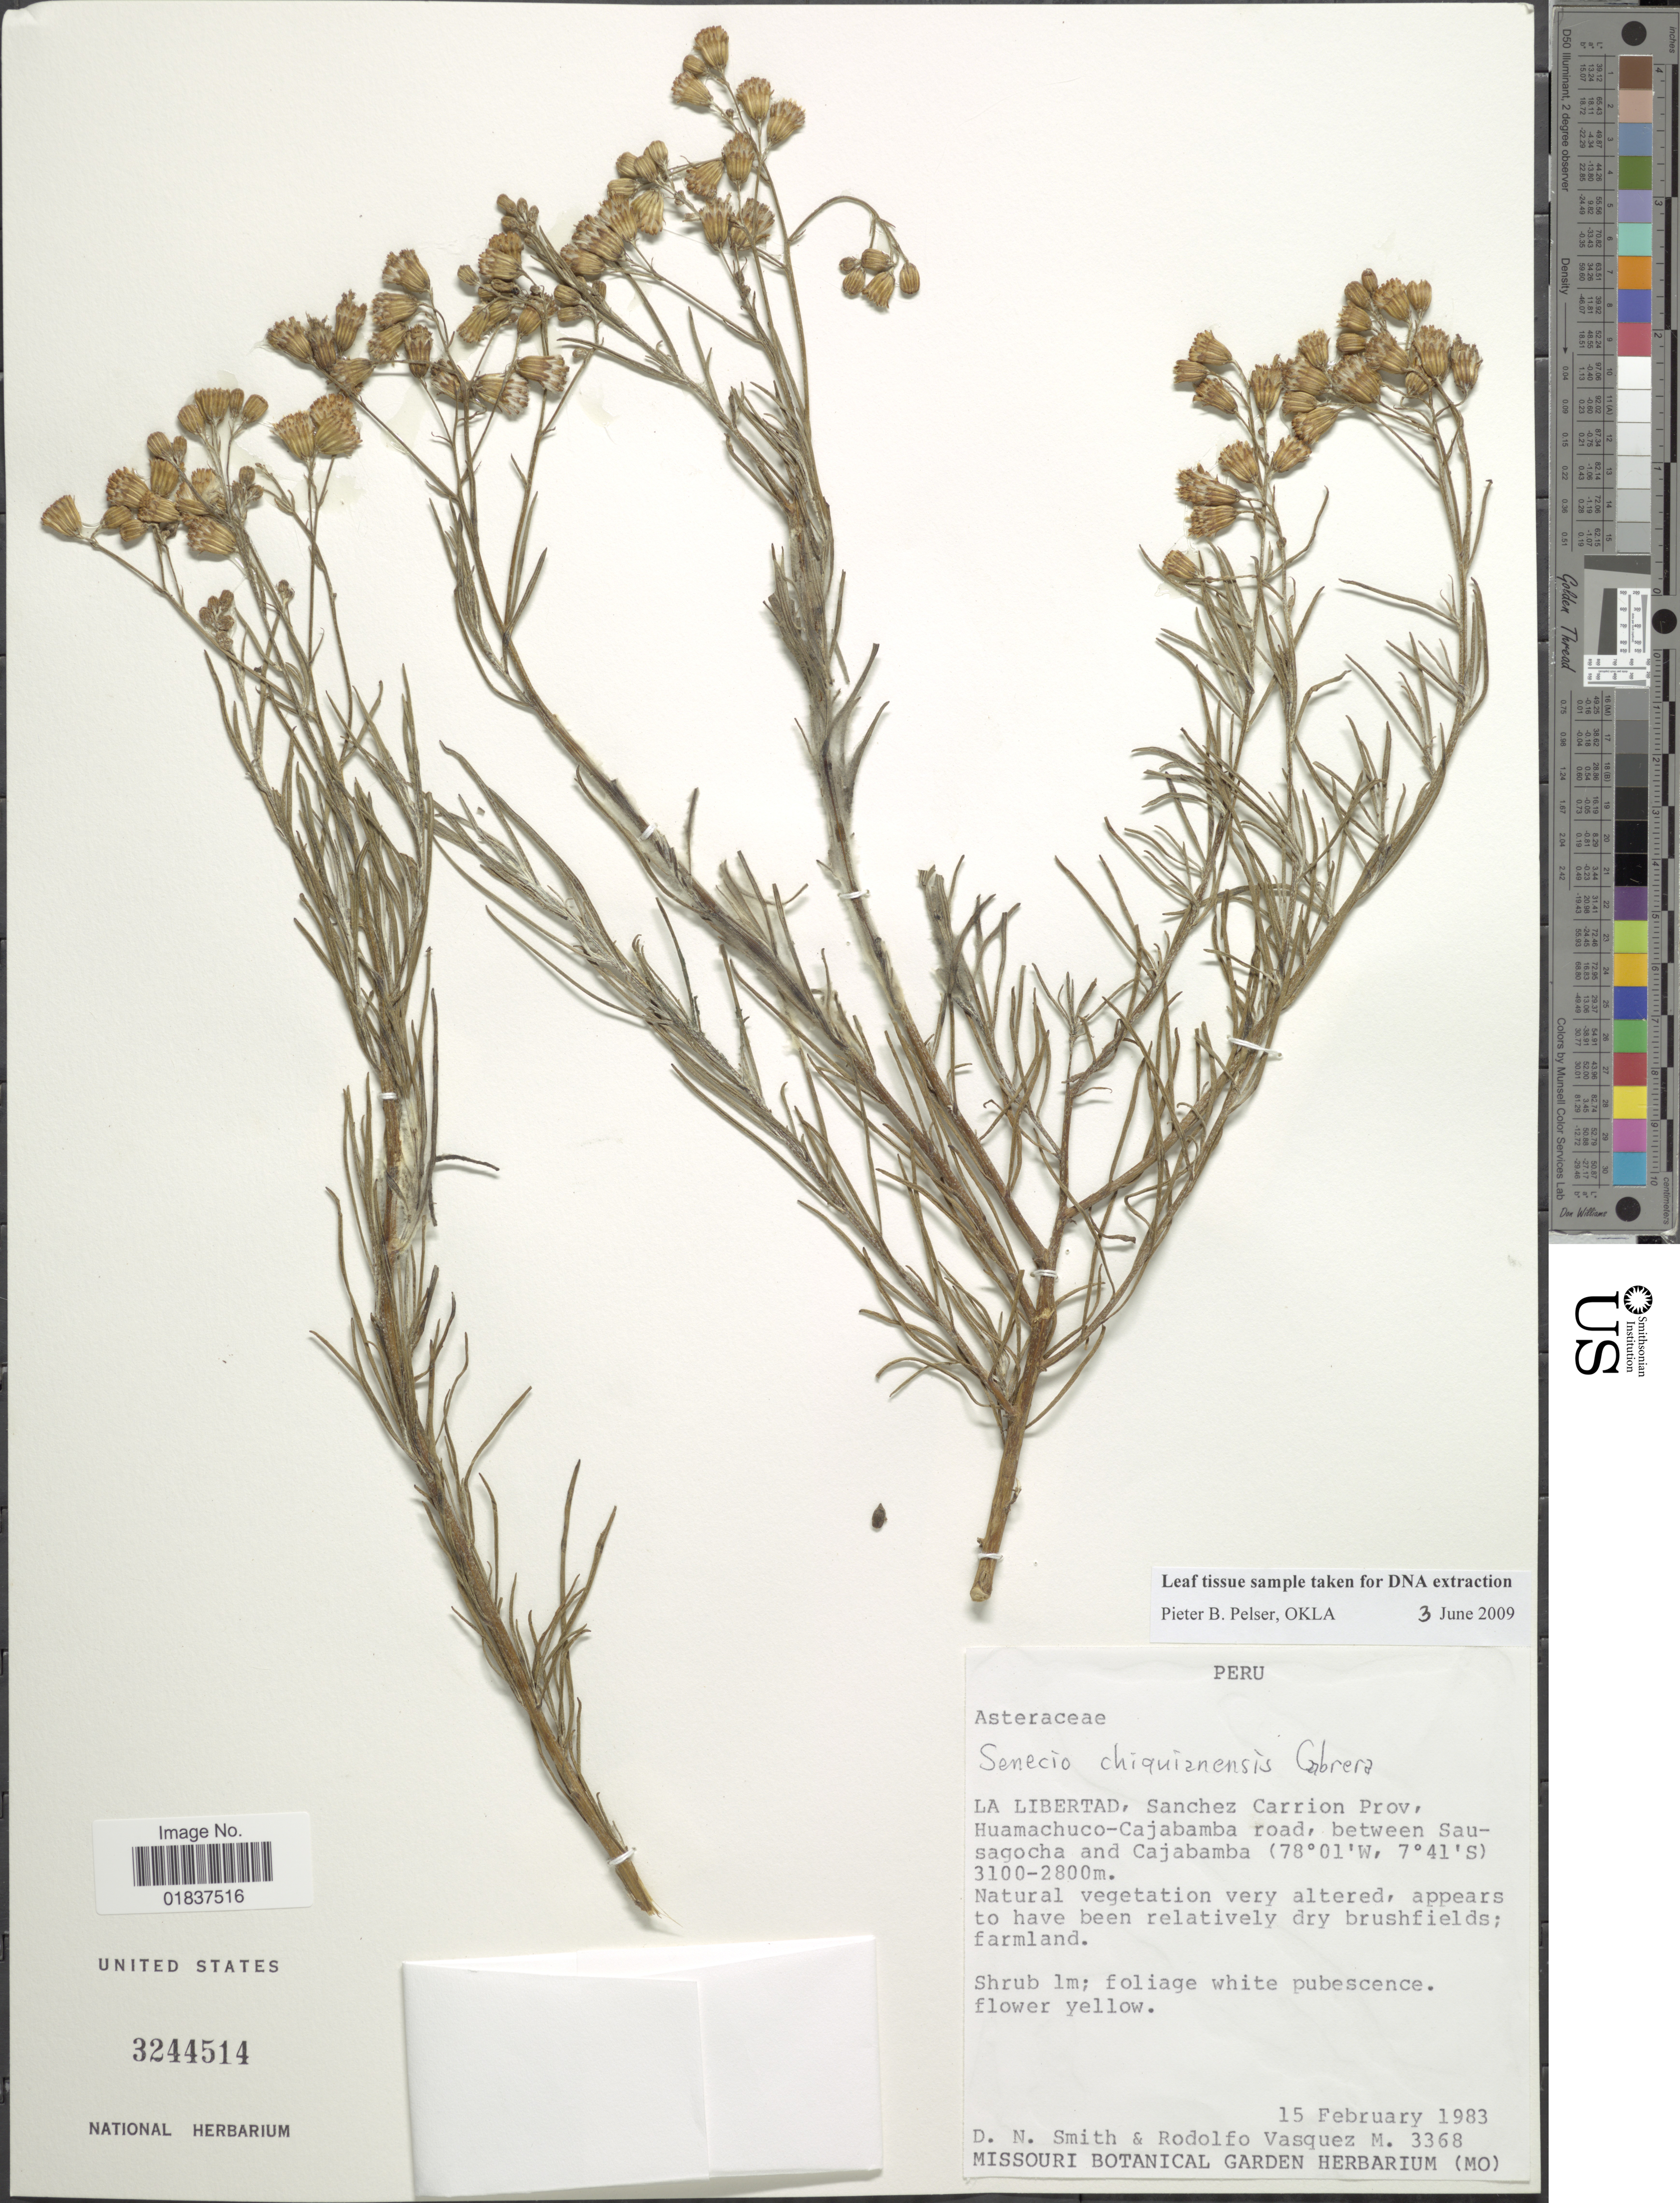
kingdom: Plantae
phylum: Tracheophyta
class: Magnoliopsida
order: Asterales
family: Asteraceae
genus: Senecio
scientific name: Senecio chiquianensis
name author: Cabrera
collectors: D. Smith & R. Vásquez M.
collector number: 3368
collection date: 1983-02-15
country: Peru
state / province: La Libertad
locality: La Libertad, Sanhez, Carrio Prov, Huamachuco-Cajabamba road, between Sausagocha and Cajabamba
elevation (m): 2800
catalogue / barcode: US 3244514